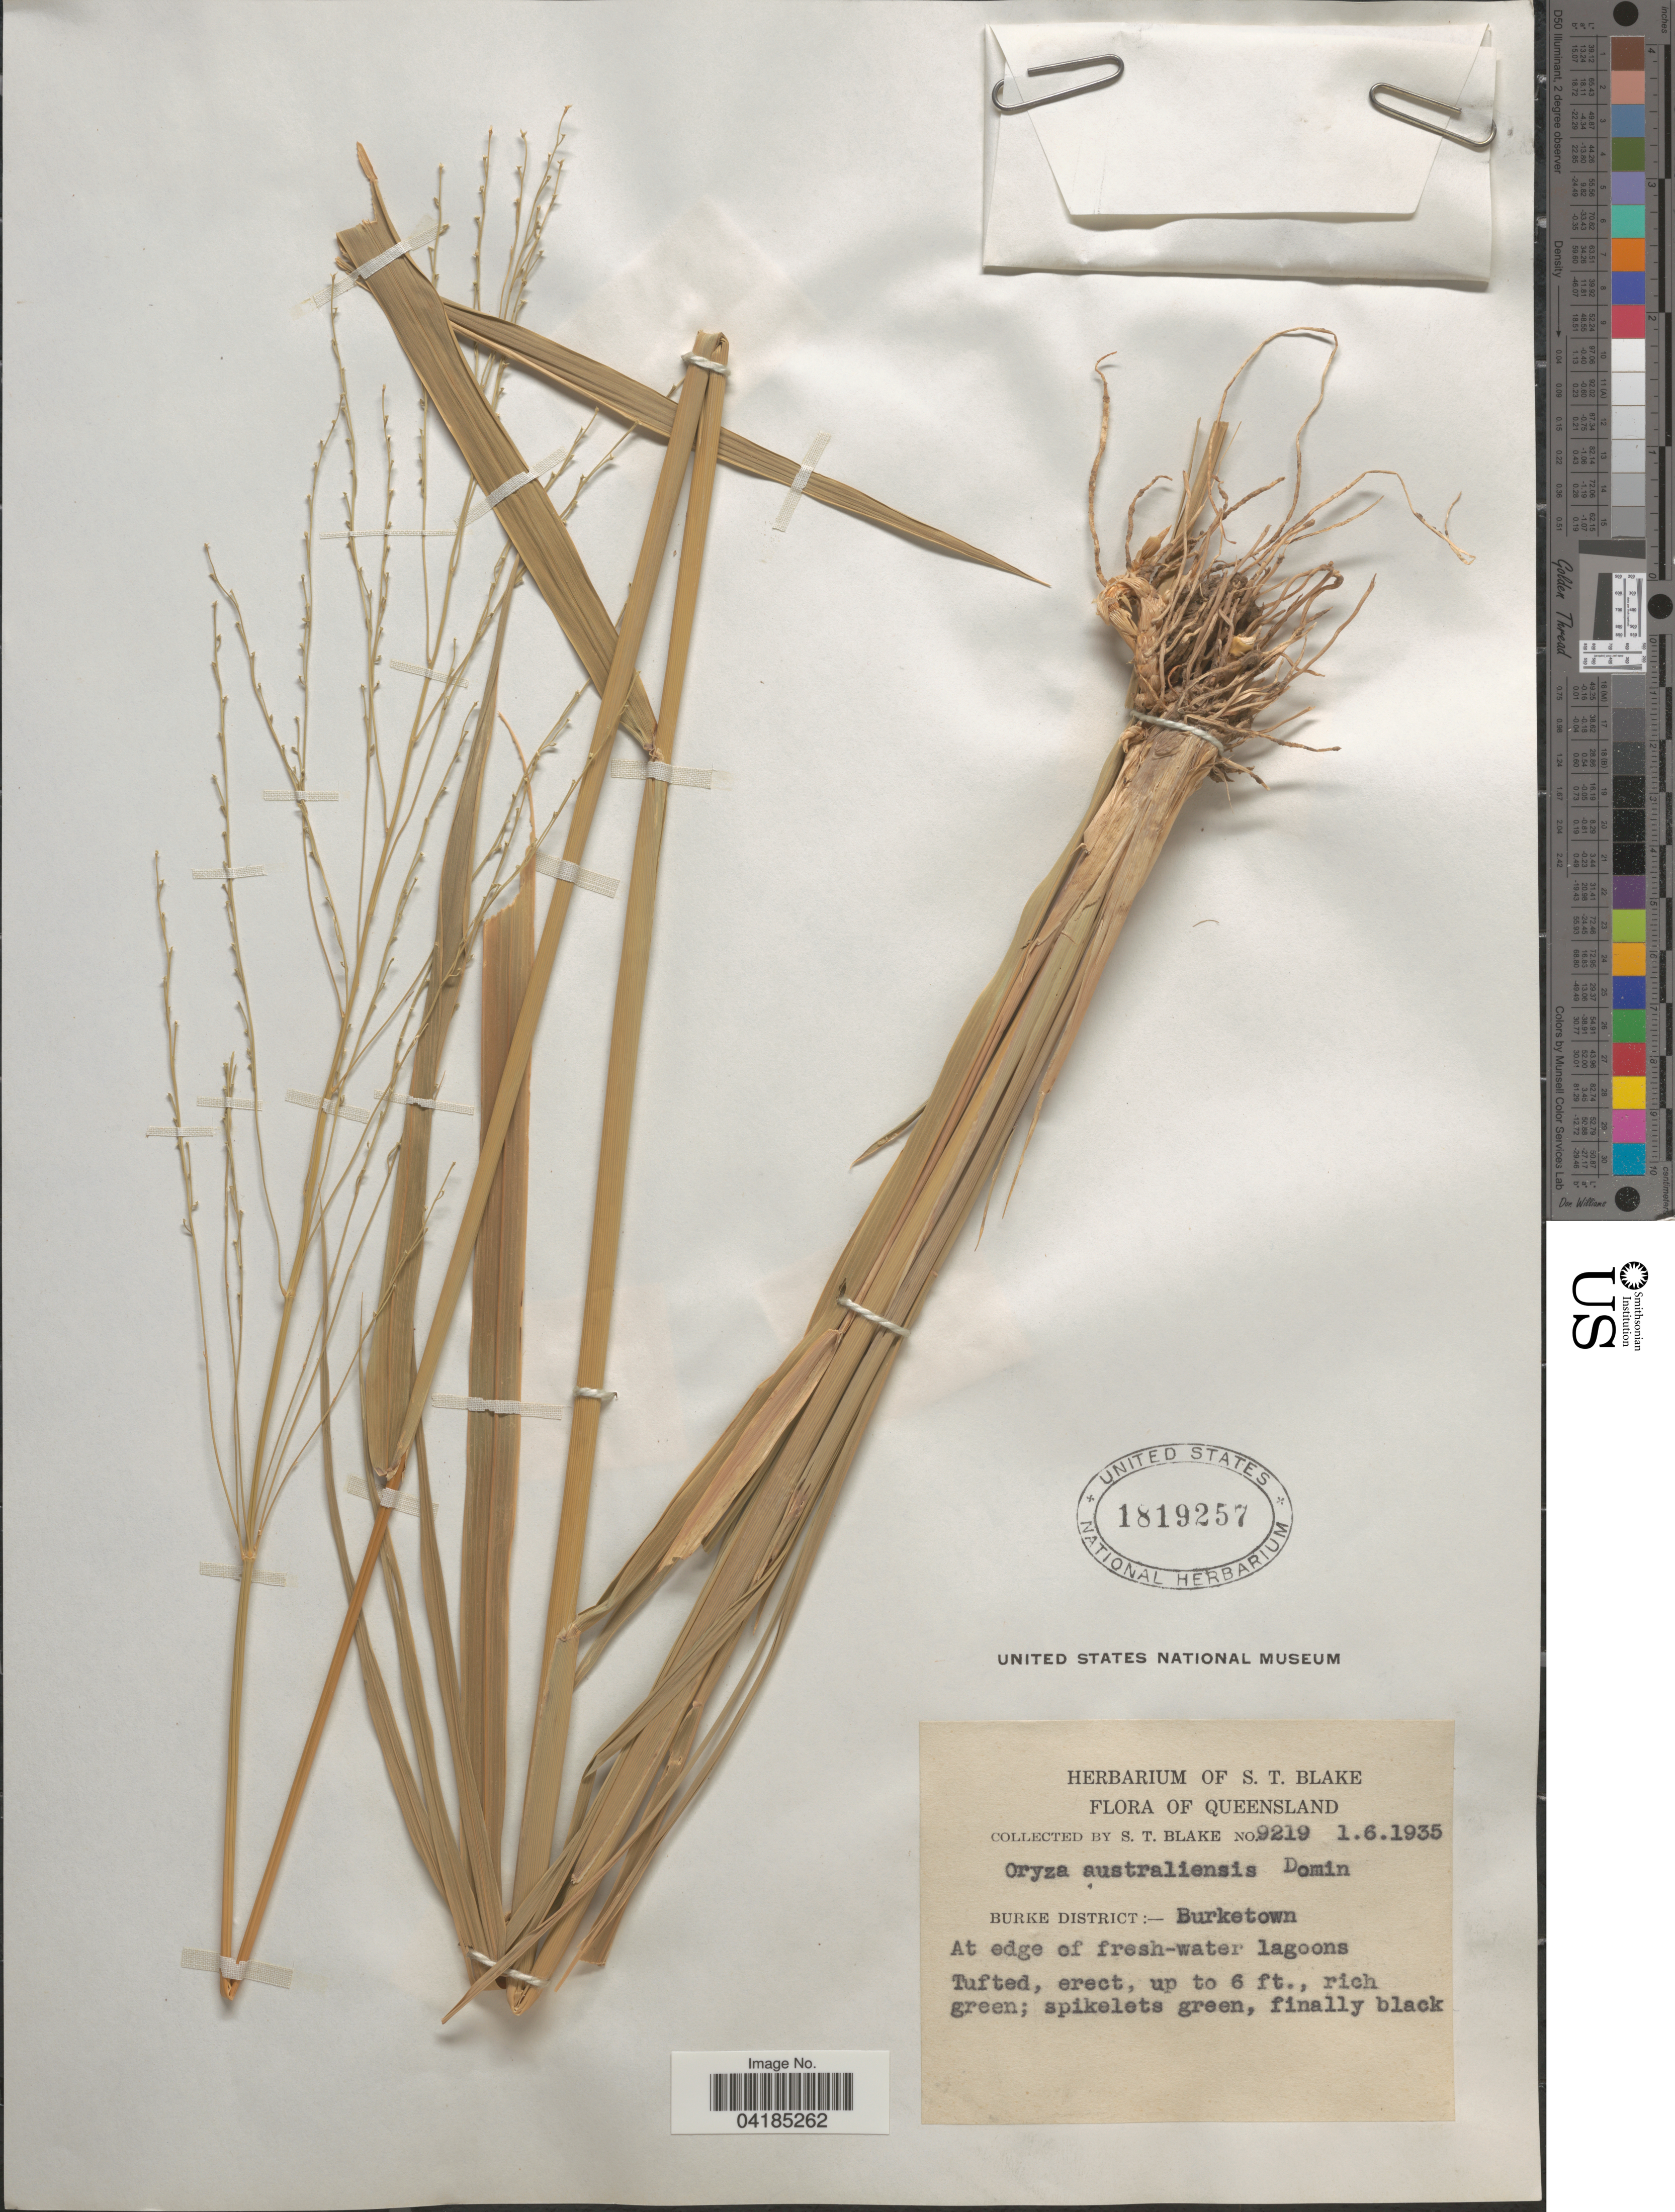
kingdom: Plantae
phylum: Tracheophyta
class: Liliopsida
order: Poales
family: Poaceae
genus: Oryza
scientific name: Oryza australiensis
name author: Domin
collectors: S. T. Blake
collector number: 99219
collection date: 1939-06-01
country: Australia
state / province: Queensland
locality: Burke District: Burketown. At edge of fresh-water lagoons.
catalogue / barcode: US 1819257